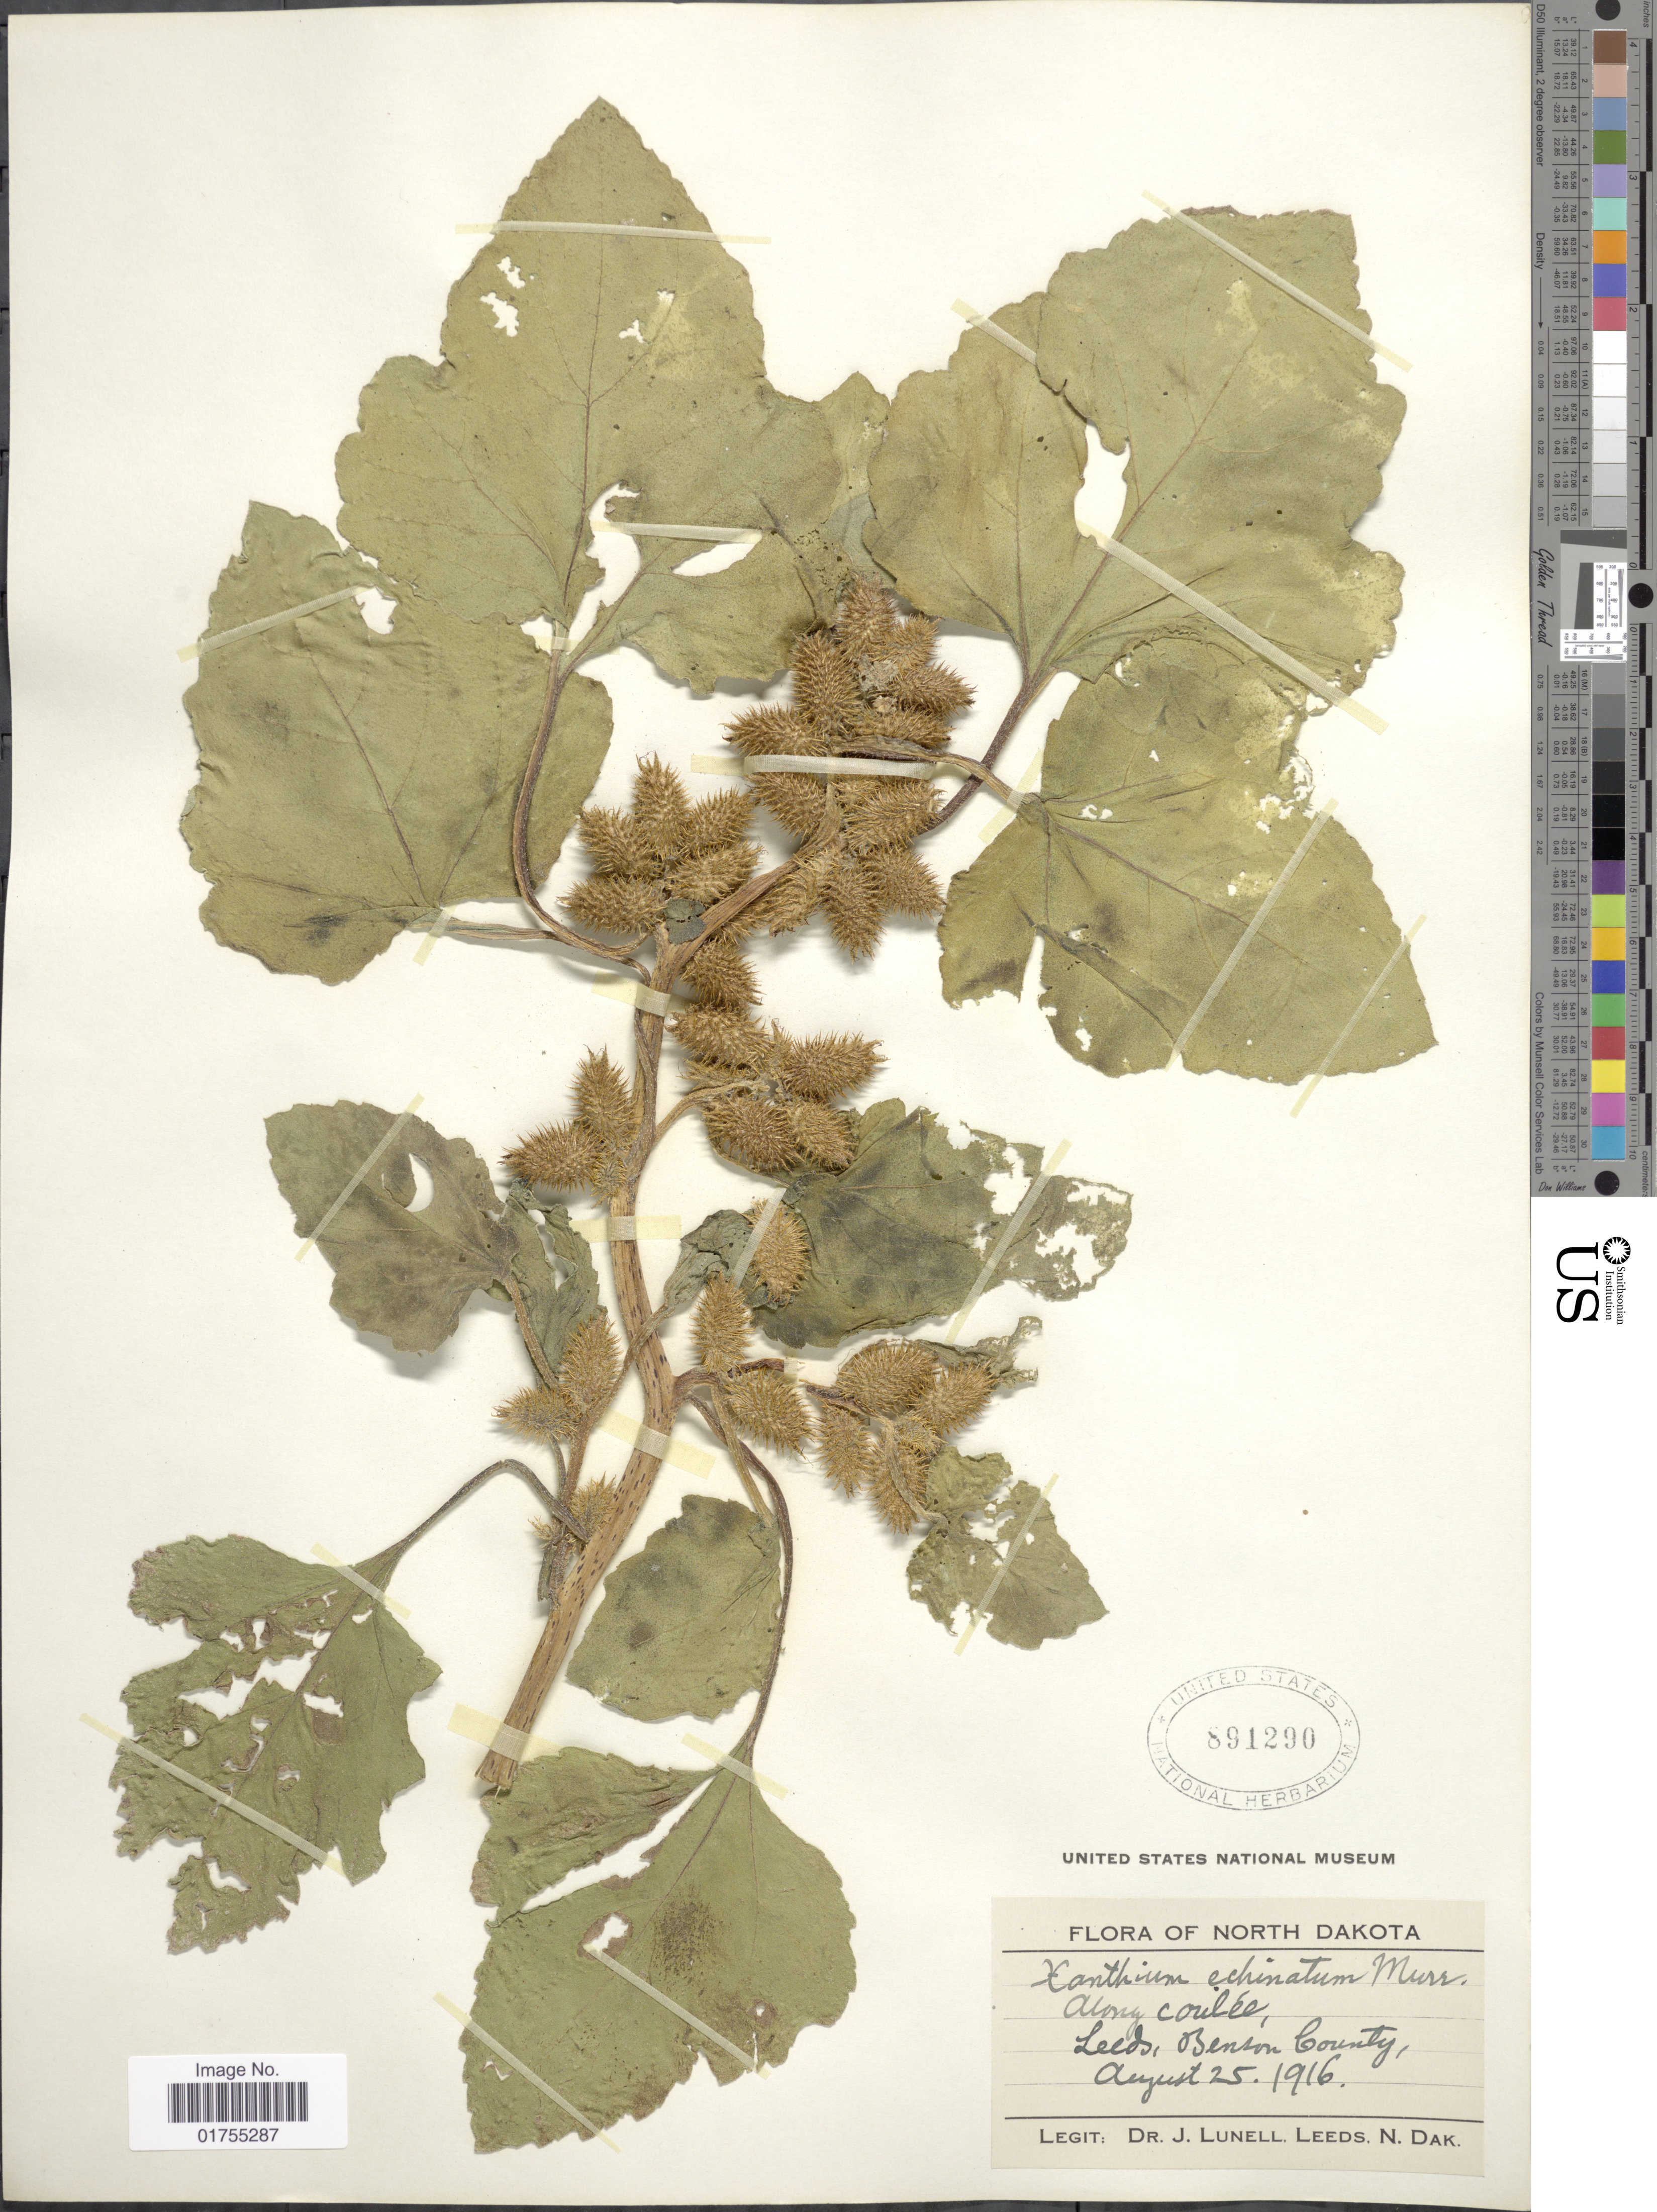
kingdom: Plantae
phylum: Tracheophyta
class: Magnoliopsida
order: Asterales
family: Asteraceae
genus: Xanthium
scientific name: Xanthium strumarium var. canadense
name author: (Mill.) Torr. & A. Gray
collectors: J. Lunell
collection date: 1916-08-25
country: United States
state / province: North Dakota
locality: Leeds, Benson County, Along coulee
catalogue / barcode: US 891290